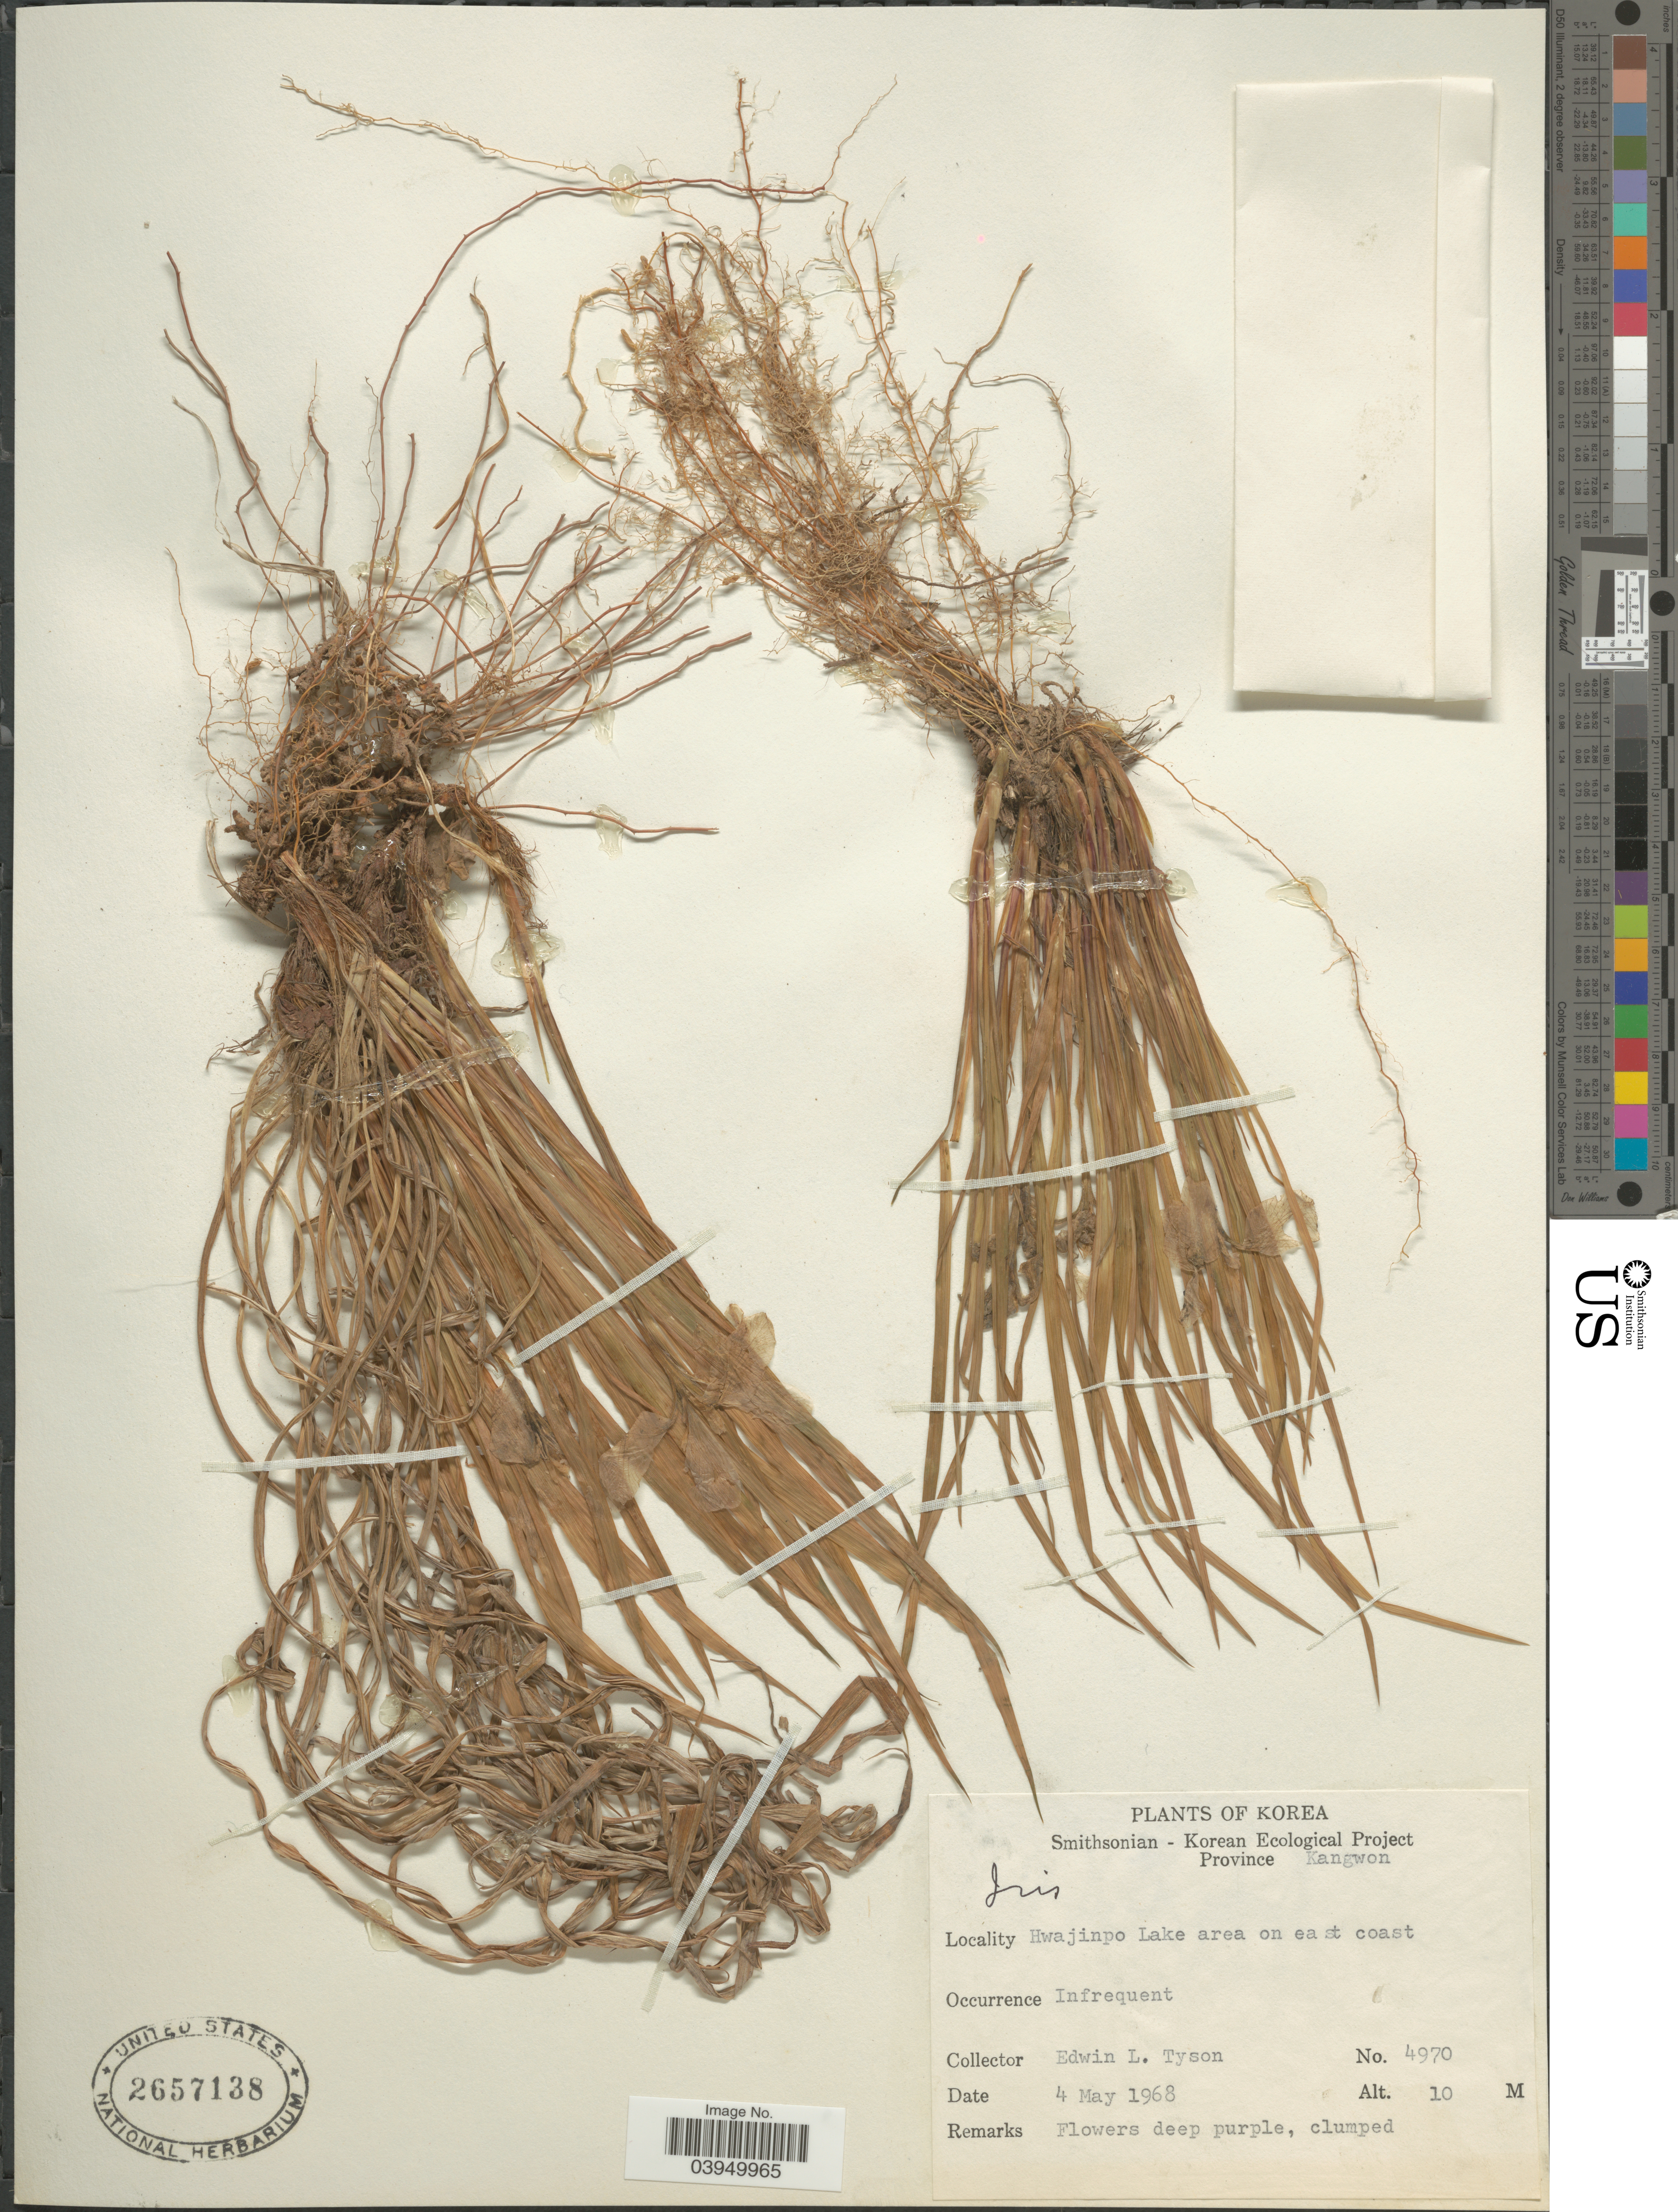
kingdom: Plantae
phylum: Tracheophyta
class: Liliopsida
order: Asparagales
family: Iridaceae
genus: Iris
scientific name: Iris sp.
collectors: E. L. Tyson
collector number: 4970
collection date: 1968-05-04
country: North Korea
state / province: Kangwon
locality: Hwajinpo Lake area on east coast.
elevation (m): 10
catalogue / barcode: US 2657138